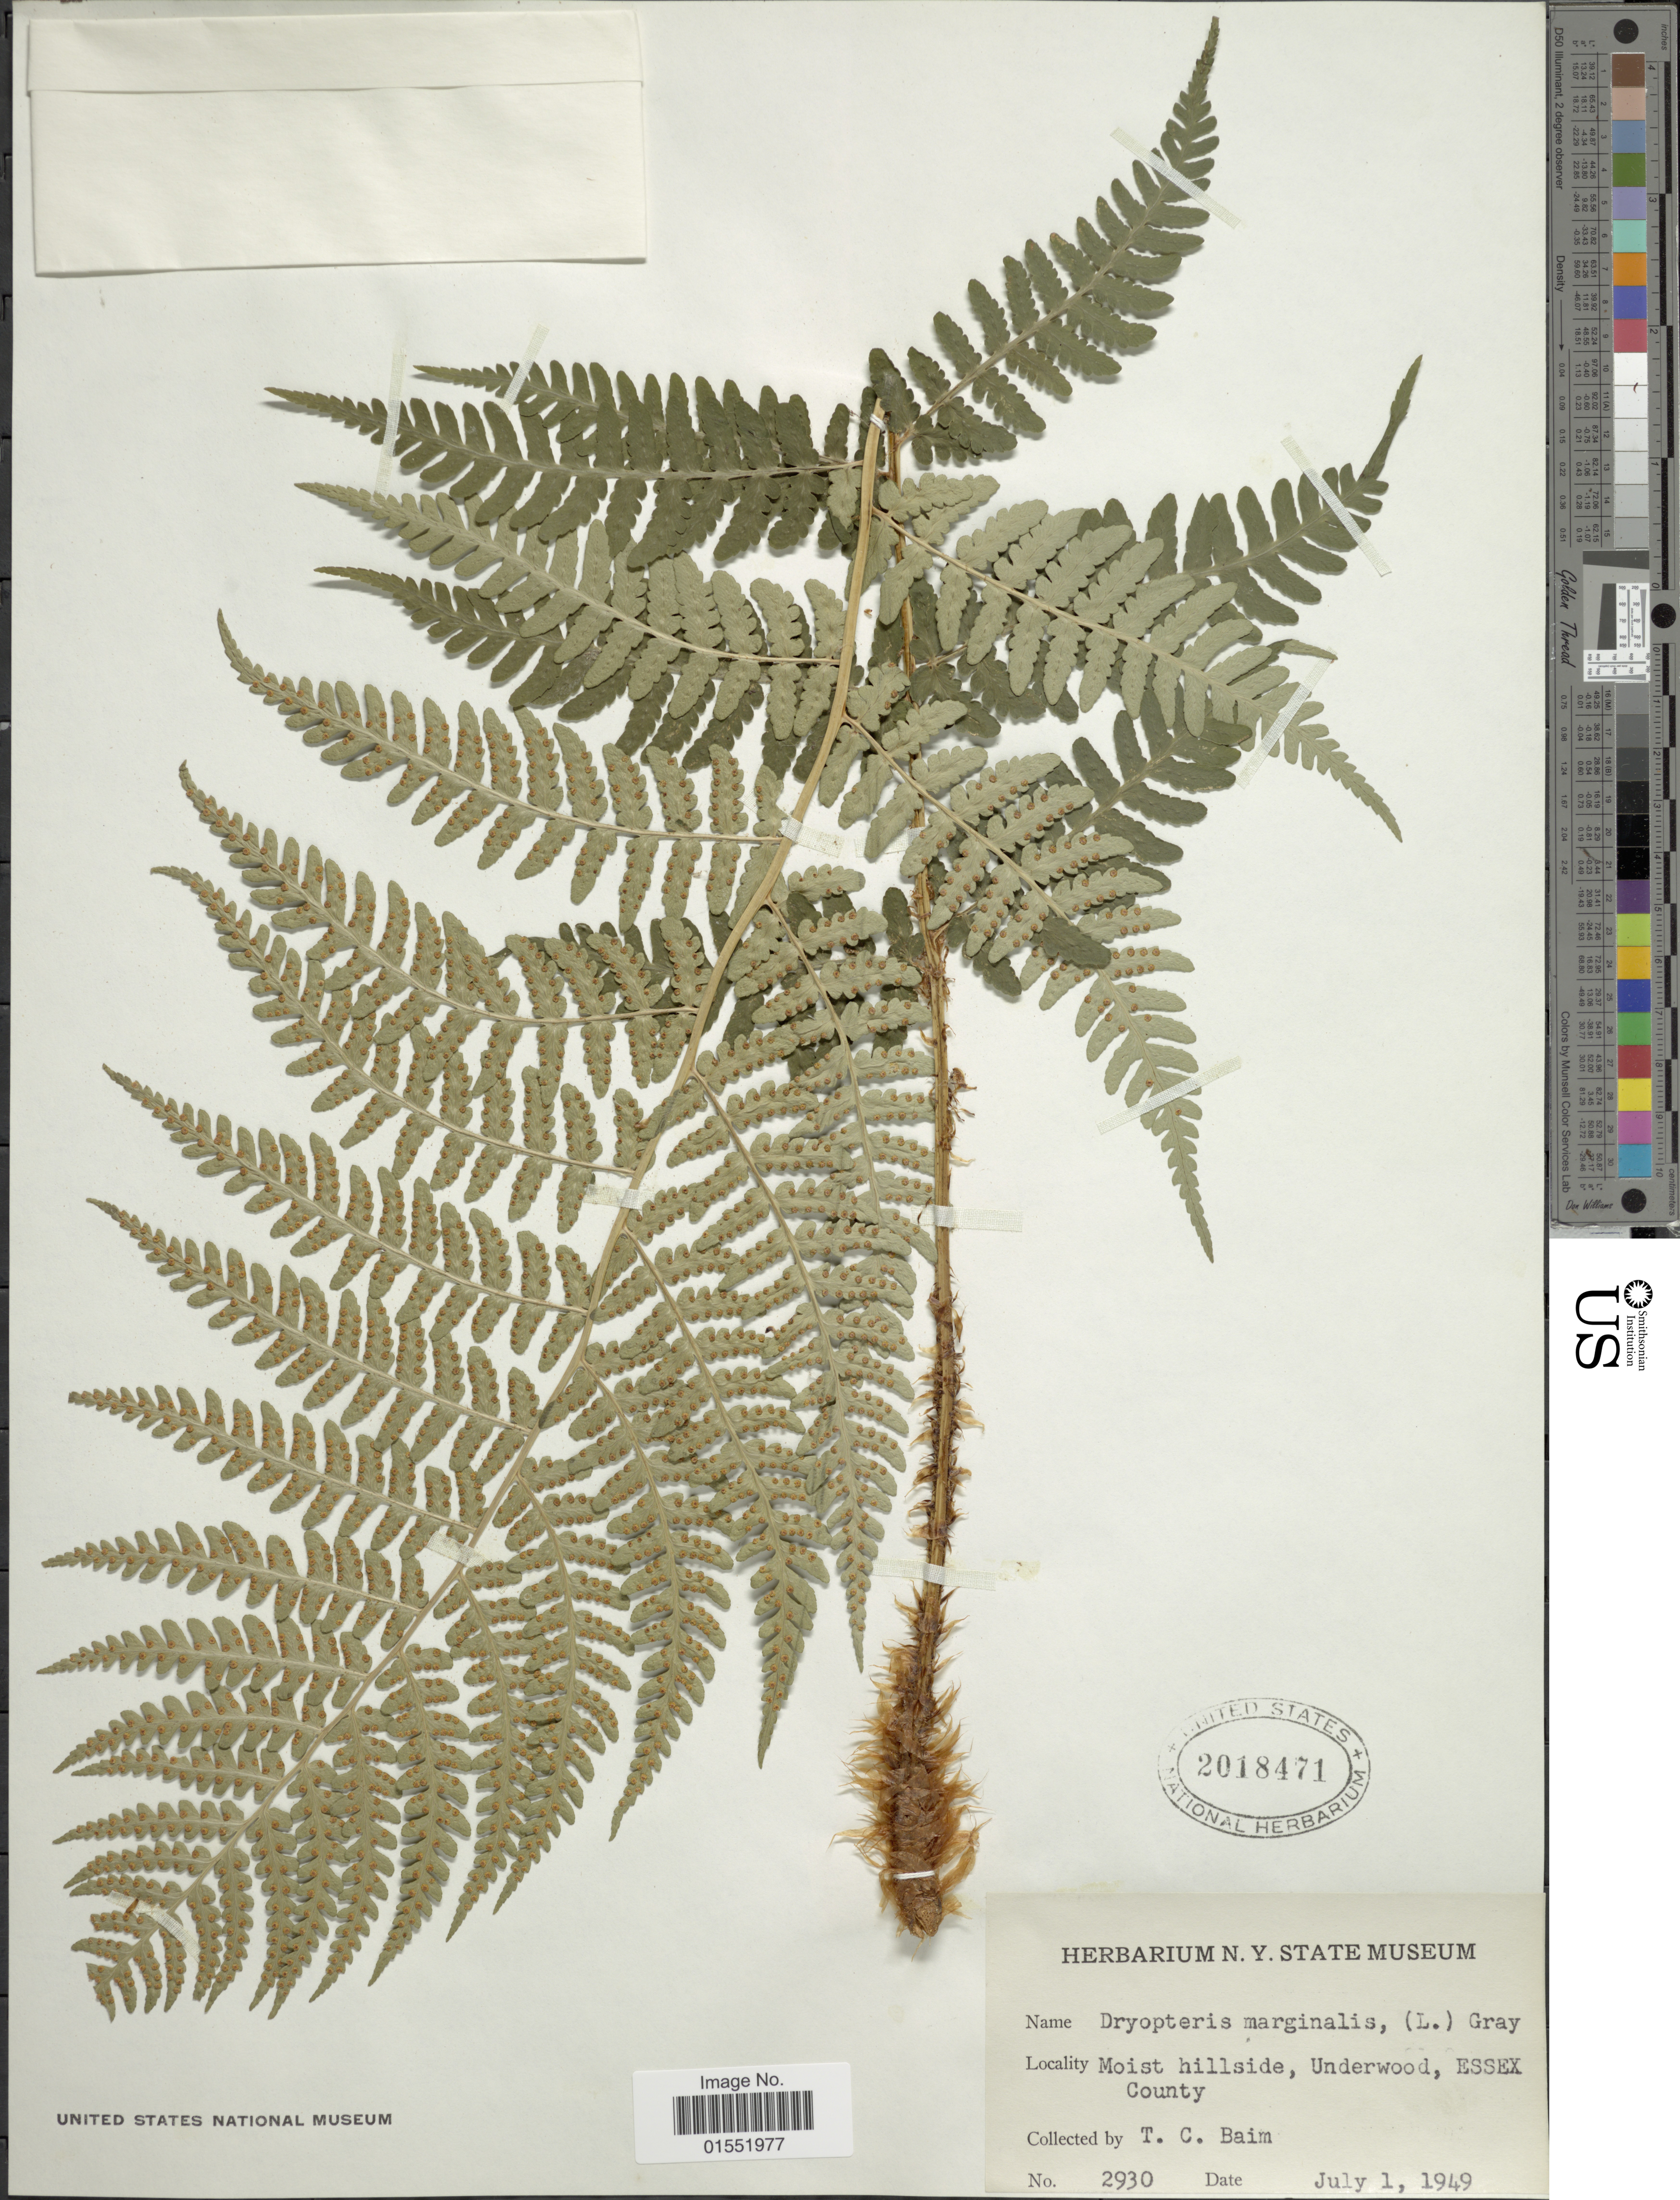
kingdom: Plantae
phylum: Tracheophyta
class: Polypodiopsida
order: Polypodiales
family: Dryopteridaceae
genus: Dryopteris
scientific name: Dryopteris marginalis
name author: (L.) A. Gray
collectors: T. Baim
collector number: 2930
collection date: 1949-07-01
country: United States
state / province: New York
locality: Moist hillside, Underwood, Essex County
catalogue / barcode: US 2018471